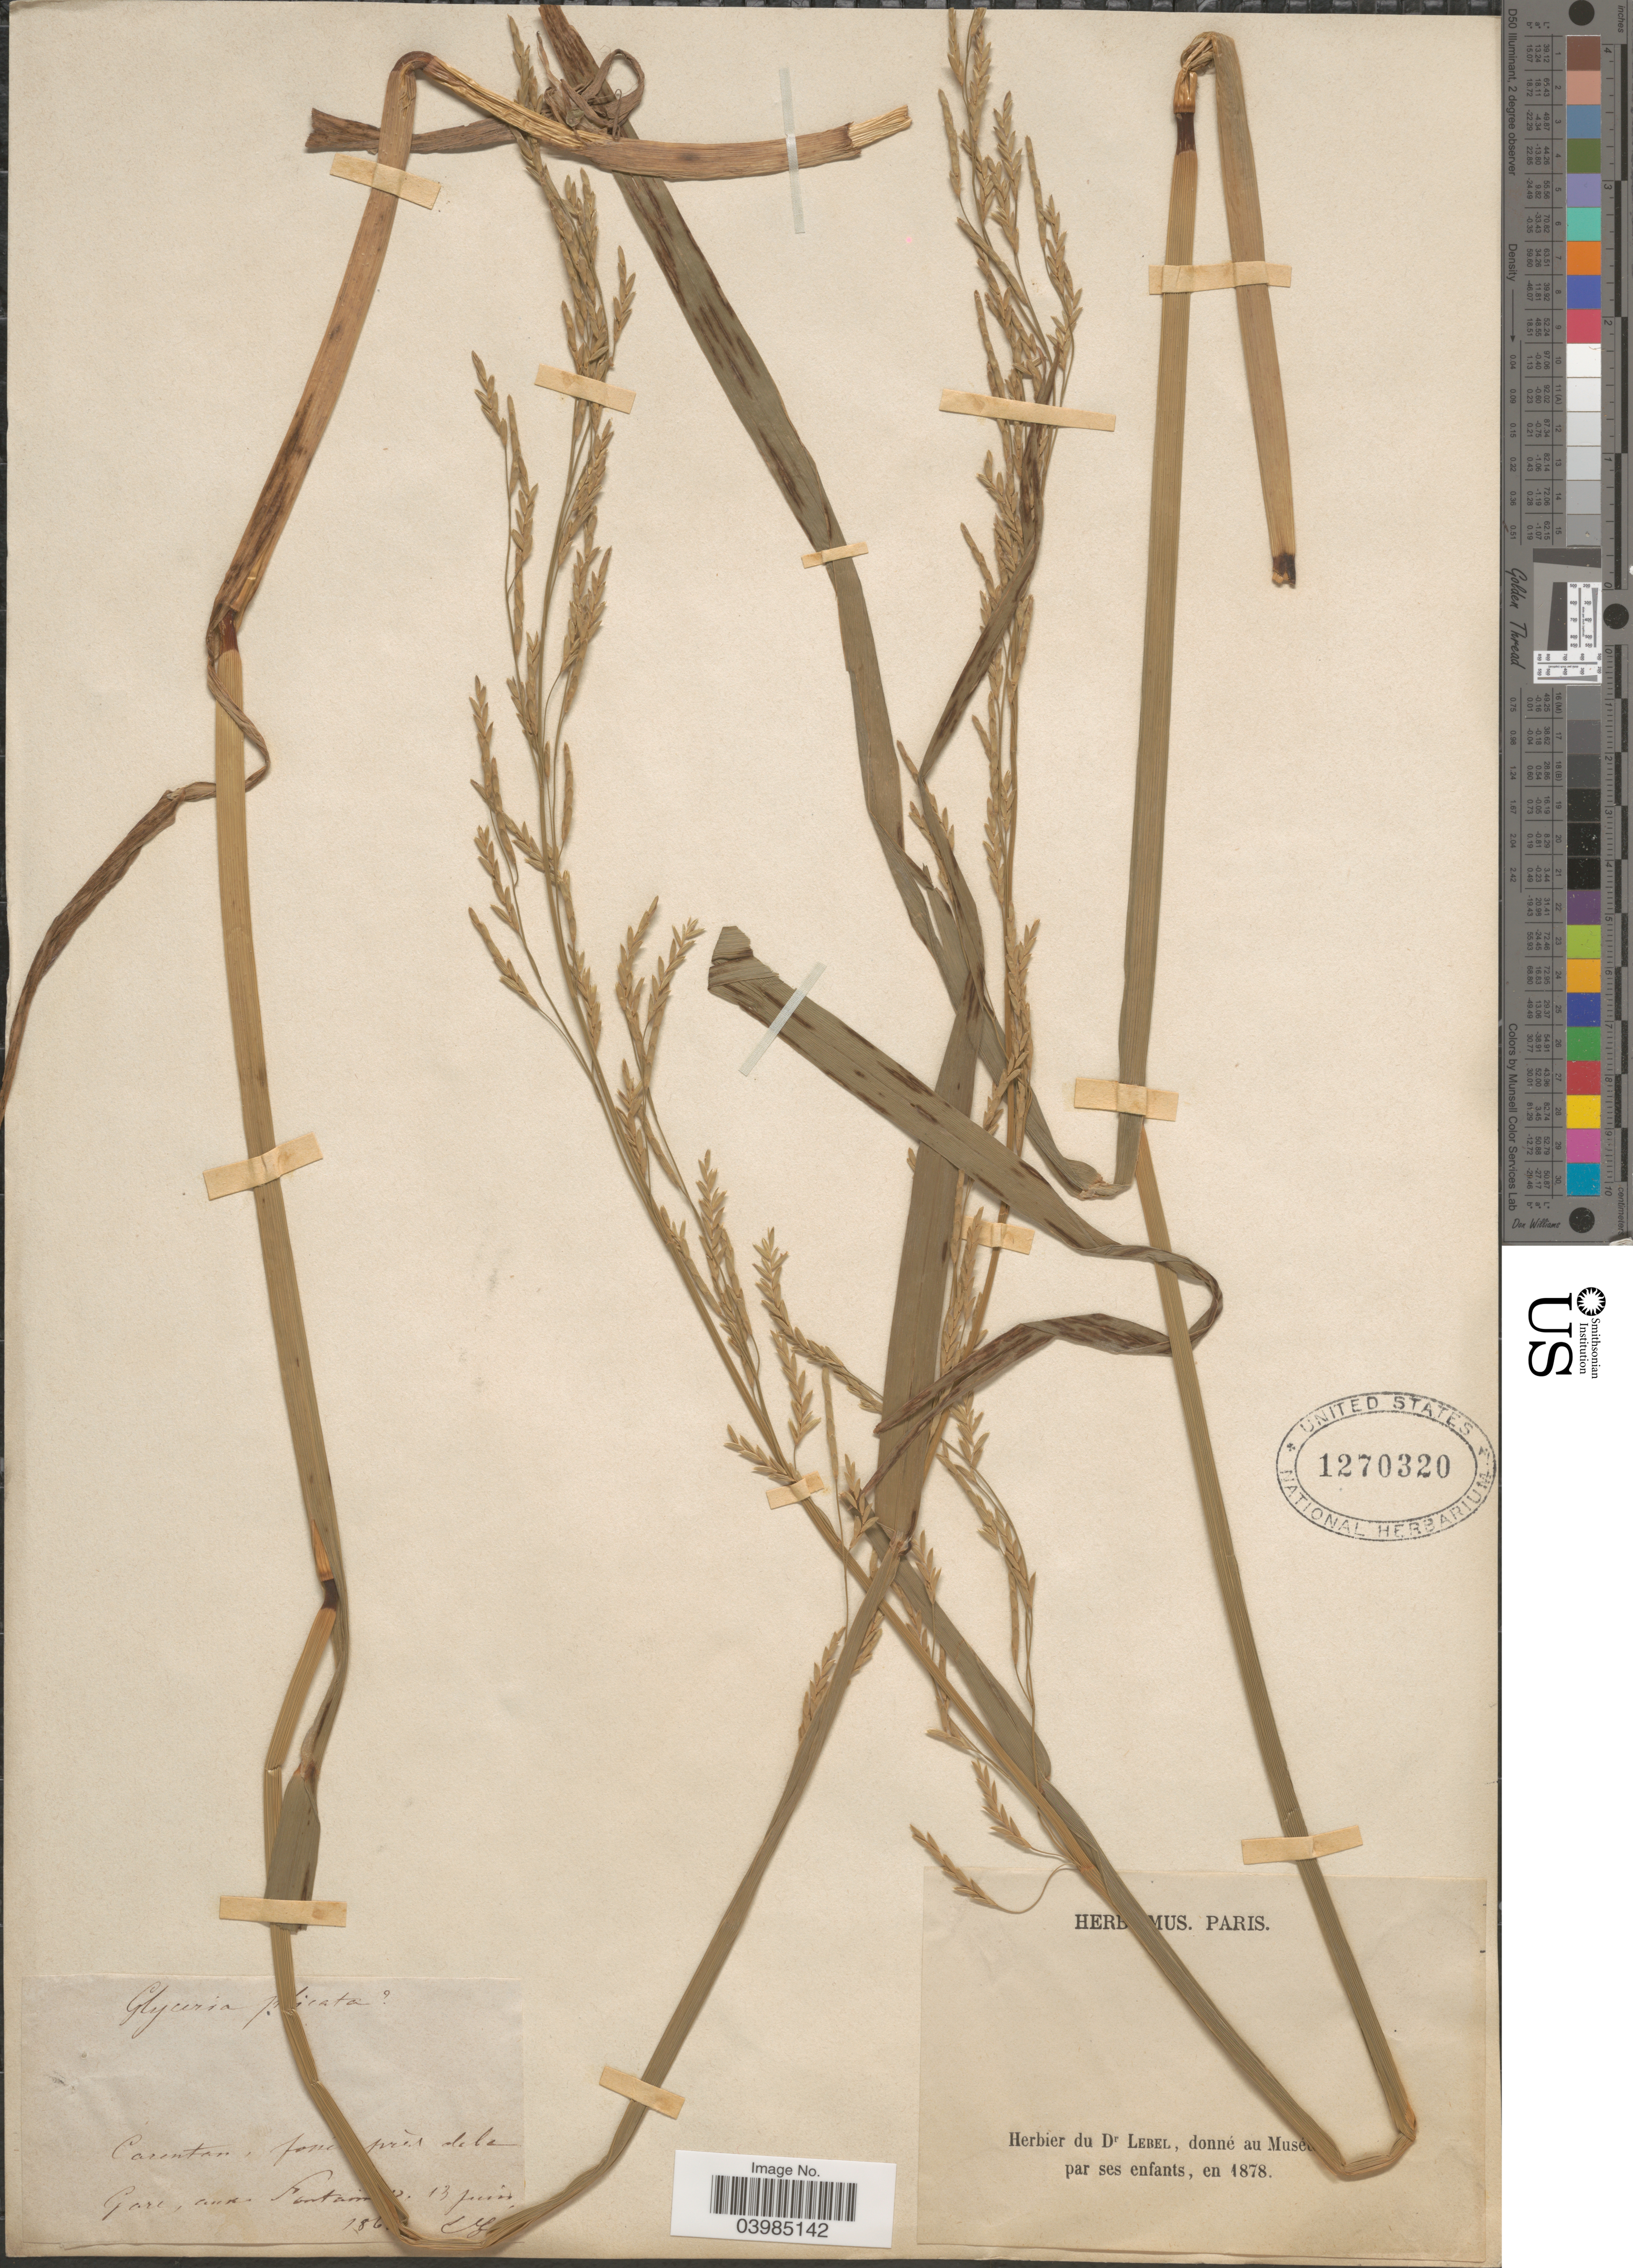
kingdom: Plantae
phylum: Tracheophyta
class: Liliopsida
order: Poales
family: Poaceae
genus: Glyceria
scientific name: Glyceria fluitans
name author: (L.) R. Br.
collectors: ex Herb. Lebel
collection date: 1860-06-13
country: Monaco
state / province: La Gare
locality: Carentan, foné près de la Gare, aux Fonta [illegible text].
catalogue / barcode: US 1270320